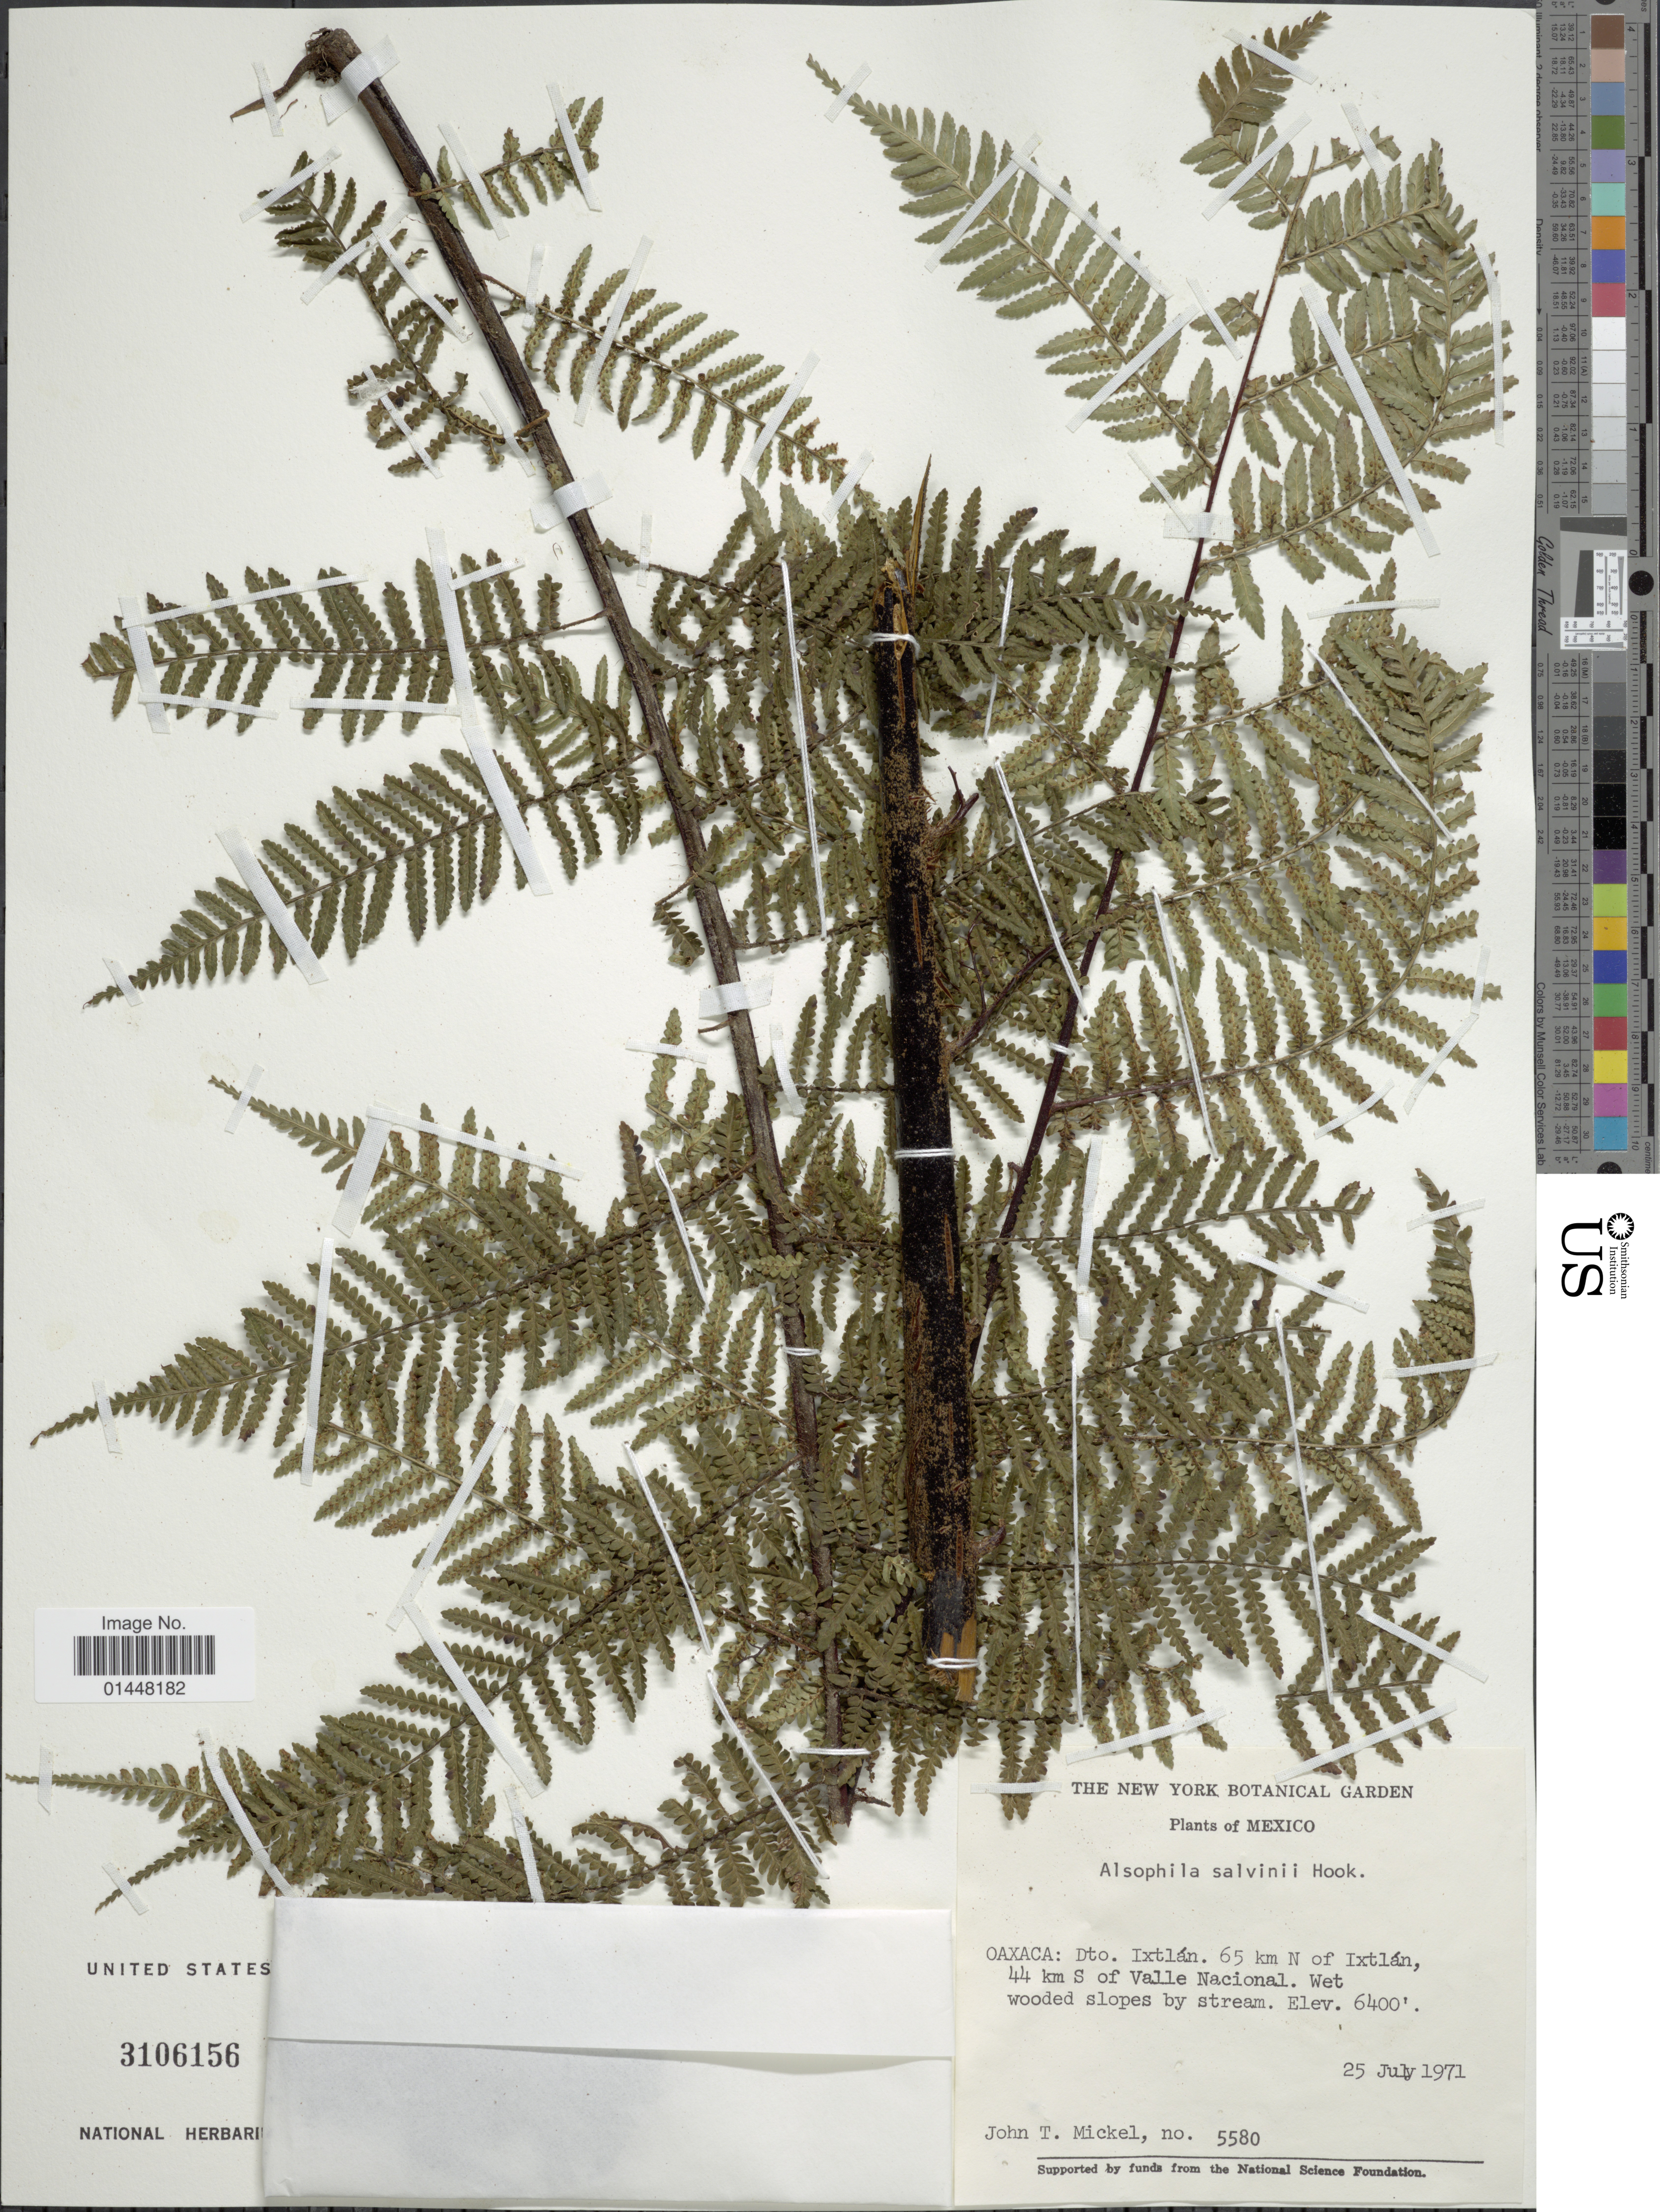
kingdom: Plantae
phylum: Tracheophyta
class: Polypodiopsida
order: Cyatheales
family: Cyatheaceae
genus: Gymnosphaera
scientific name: Gymnosphaera salvinii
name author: (Hook.)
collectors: J. T. Mickel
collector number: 5580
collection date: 1971-07-25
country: Mexico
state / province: Oaxaca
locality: Ixtlan. 65km. N of Ixtlan 4 km D of Valle Nacional. Wet woode slopes by stream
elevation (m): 1951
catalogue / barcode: US 3106156